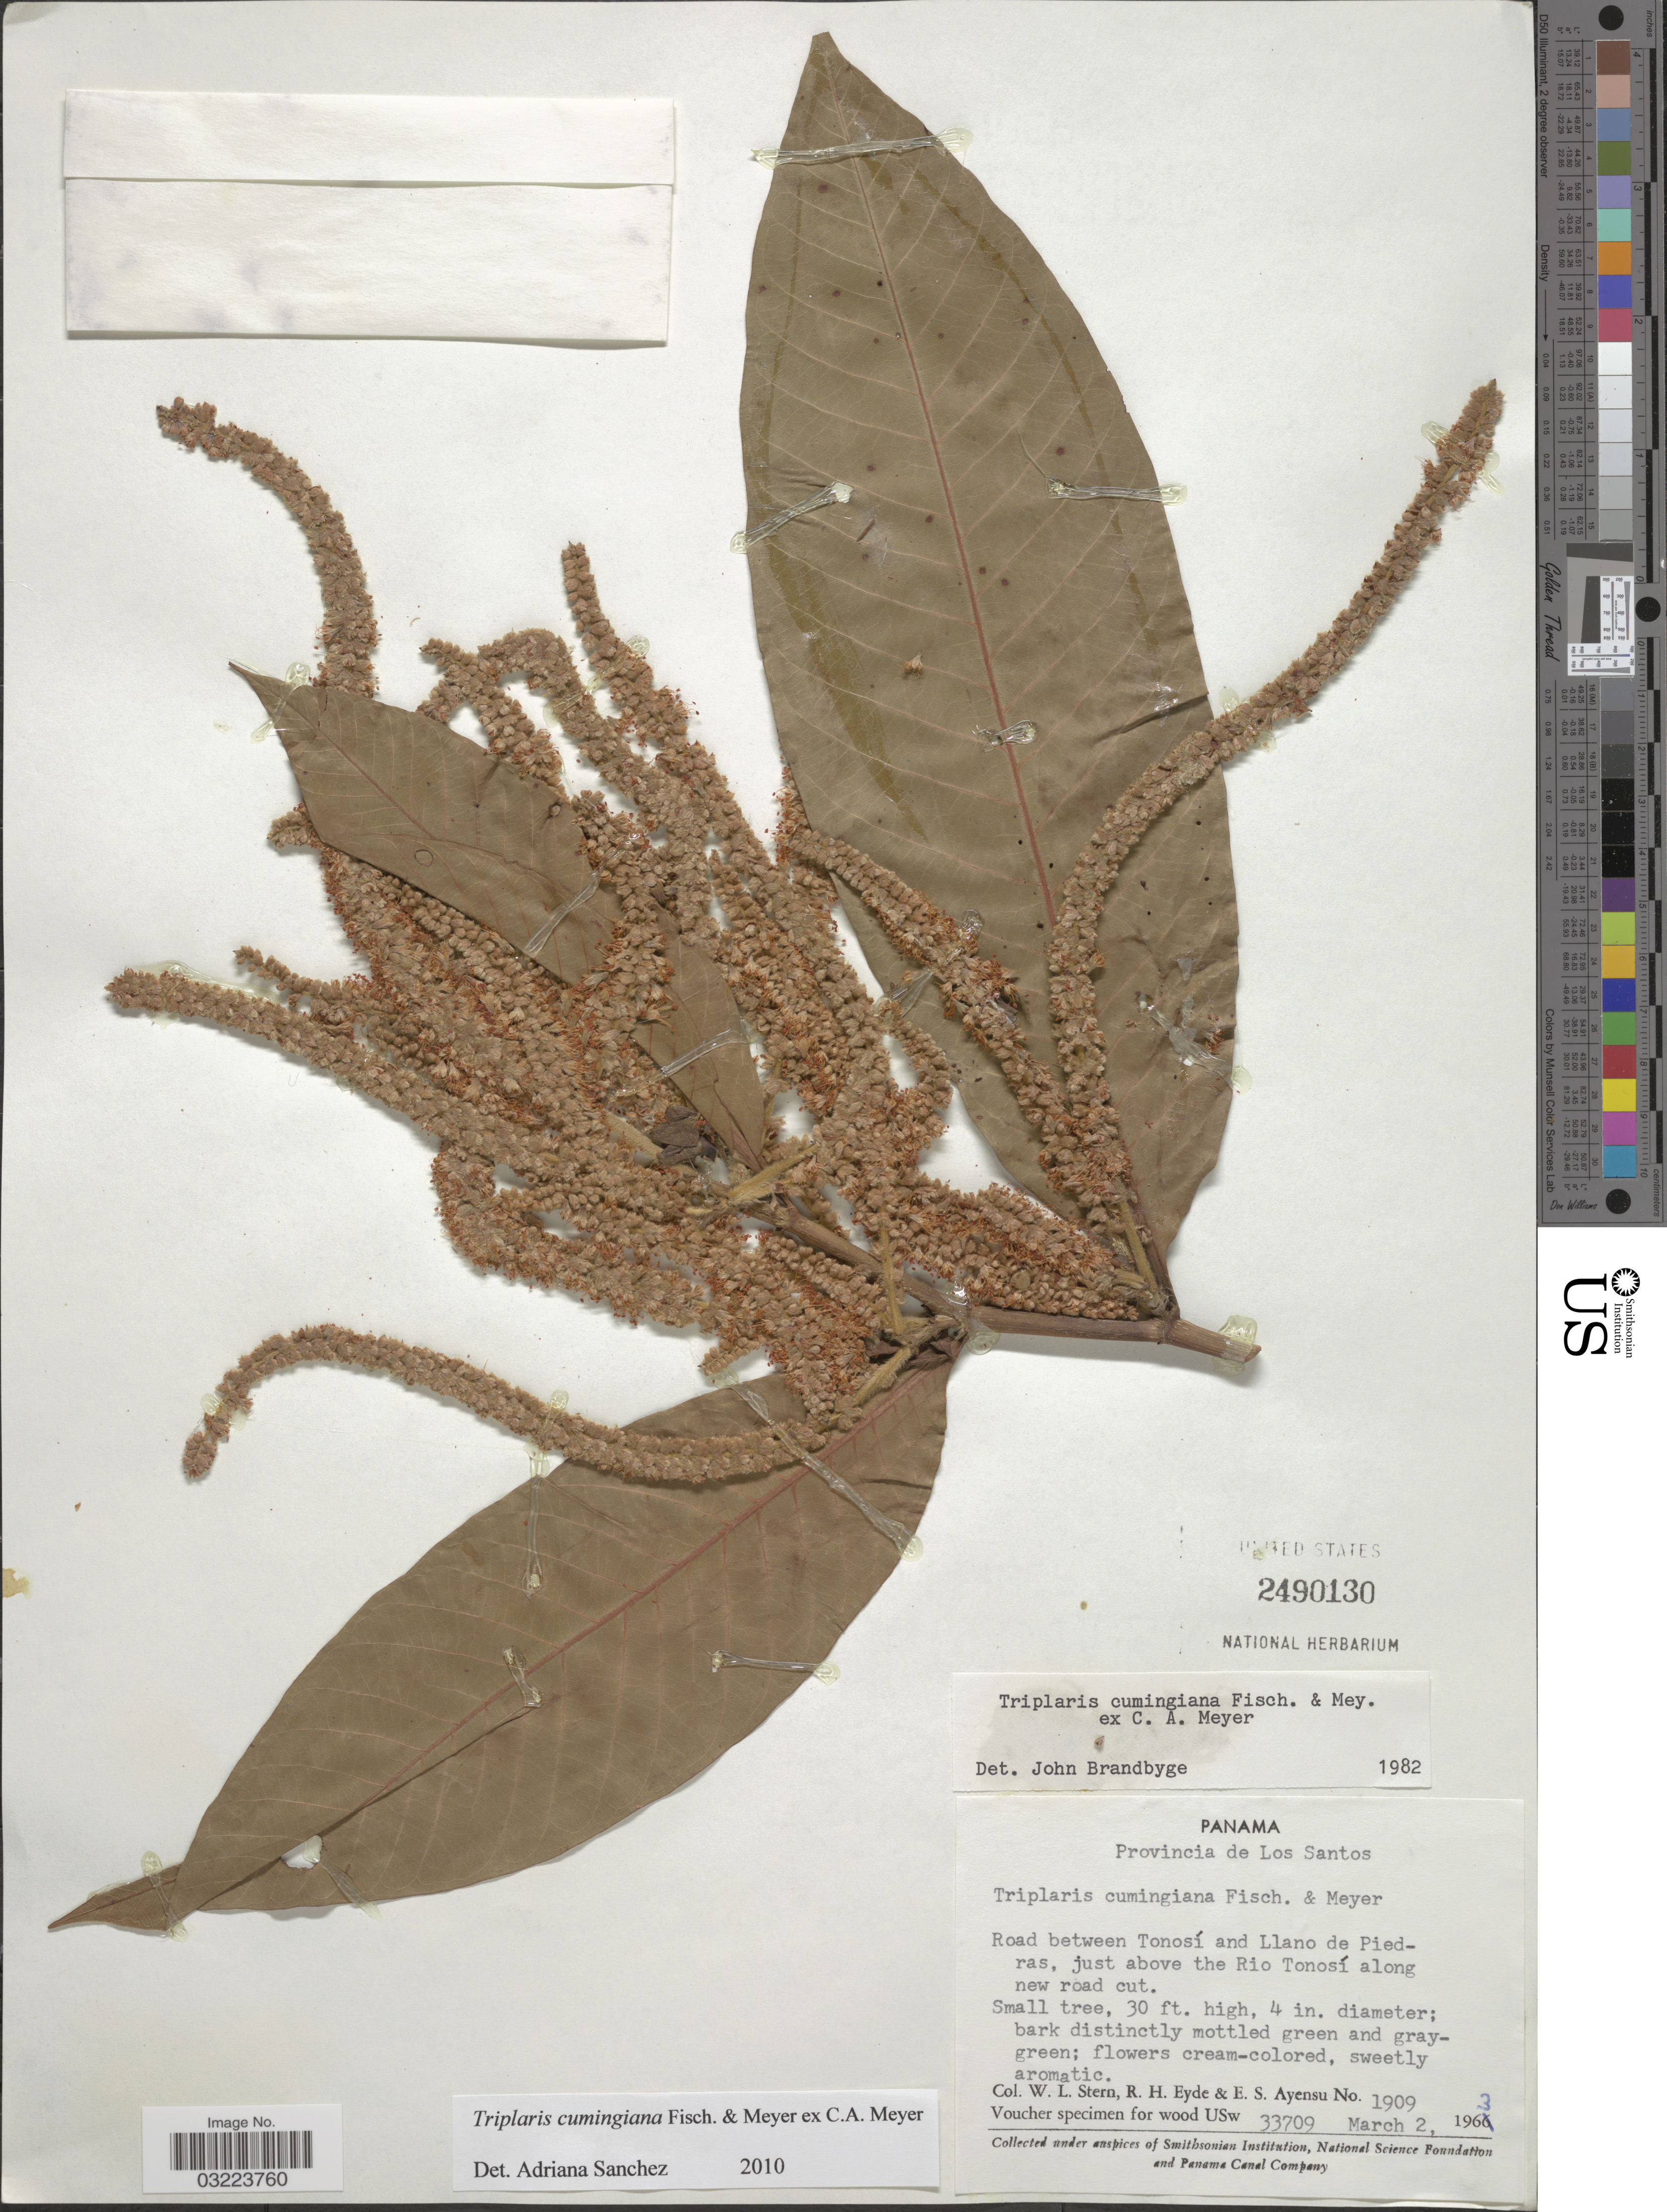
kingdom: Plantae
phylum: Tracheophyta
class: Magnoliopsida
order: Caryophyllales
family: Polygonaceae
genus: Triplaris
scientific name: Triplaris cumingiana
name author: Fisch. & C.A. Mey. ex C.A. Mey.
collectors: W. L. Stern, R. H. Eyde & E. S. Ayensu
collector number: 1909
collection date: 1963-03-02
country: Panama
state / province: Los Santos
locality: Road between Tonosí and Llano de Piedras, just above the Rio Tonosí along new road cut.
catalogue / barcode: US 2490130